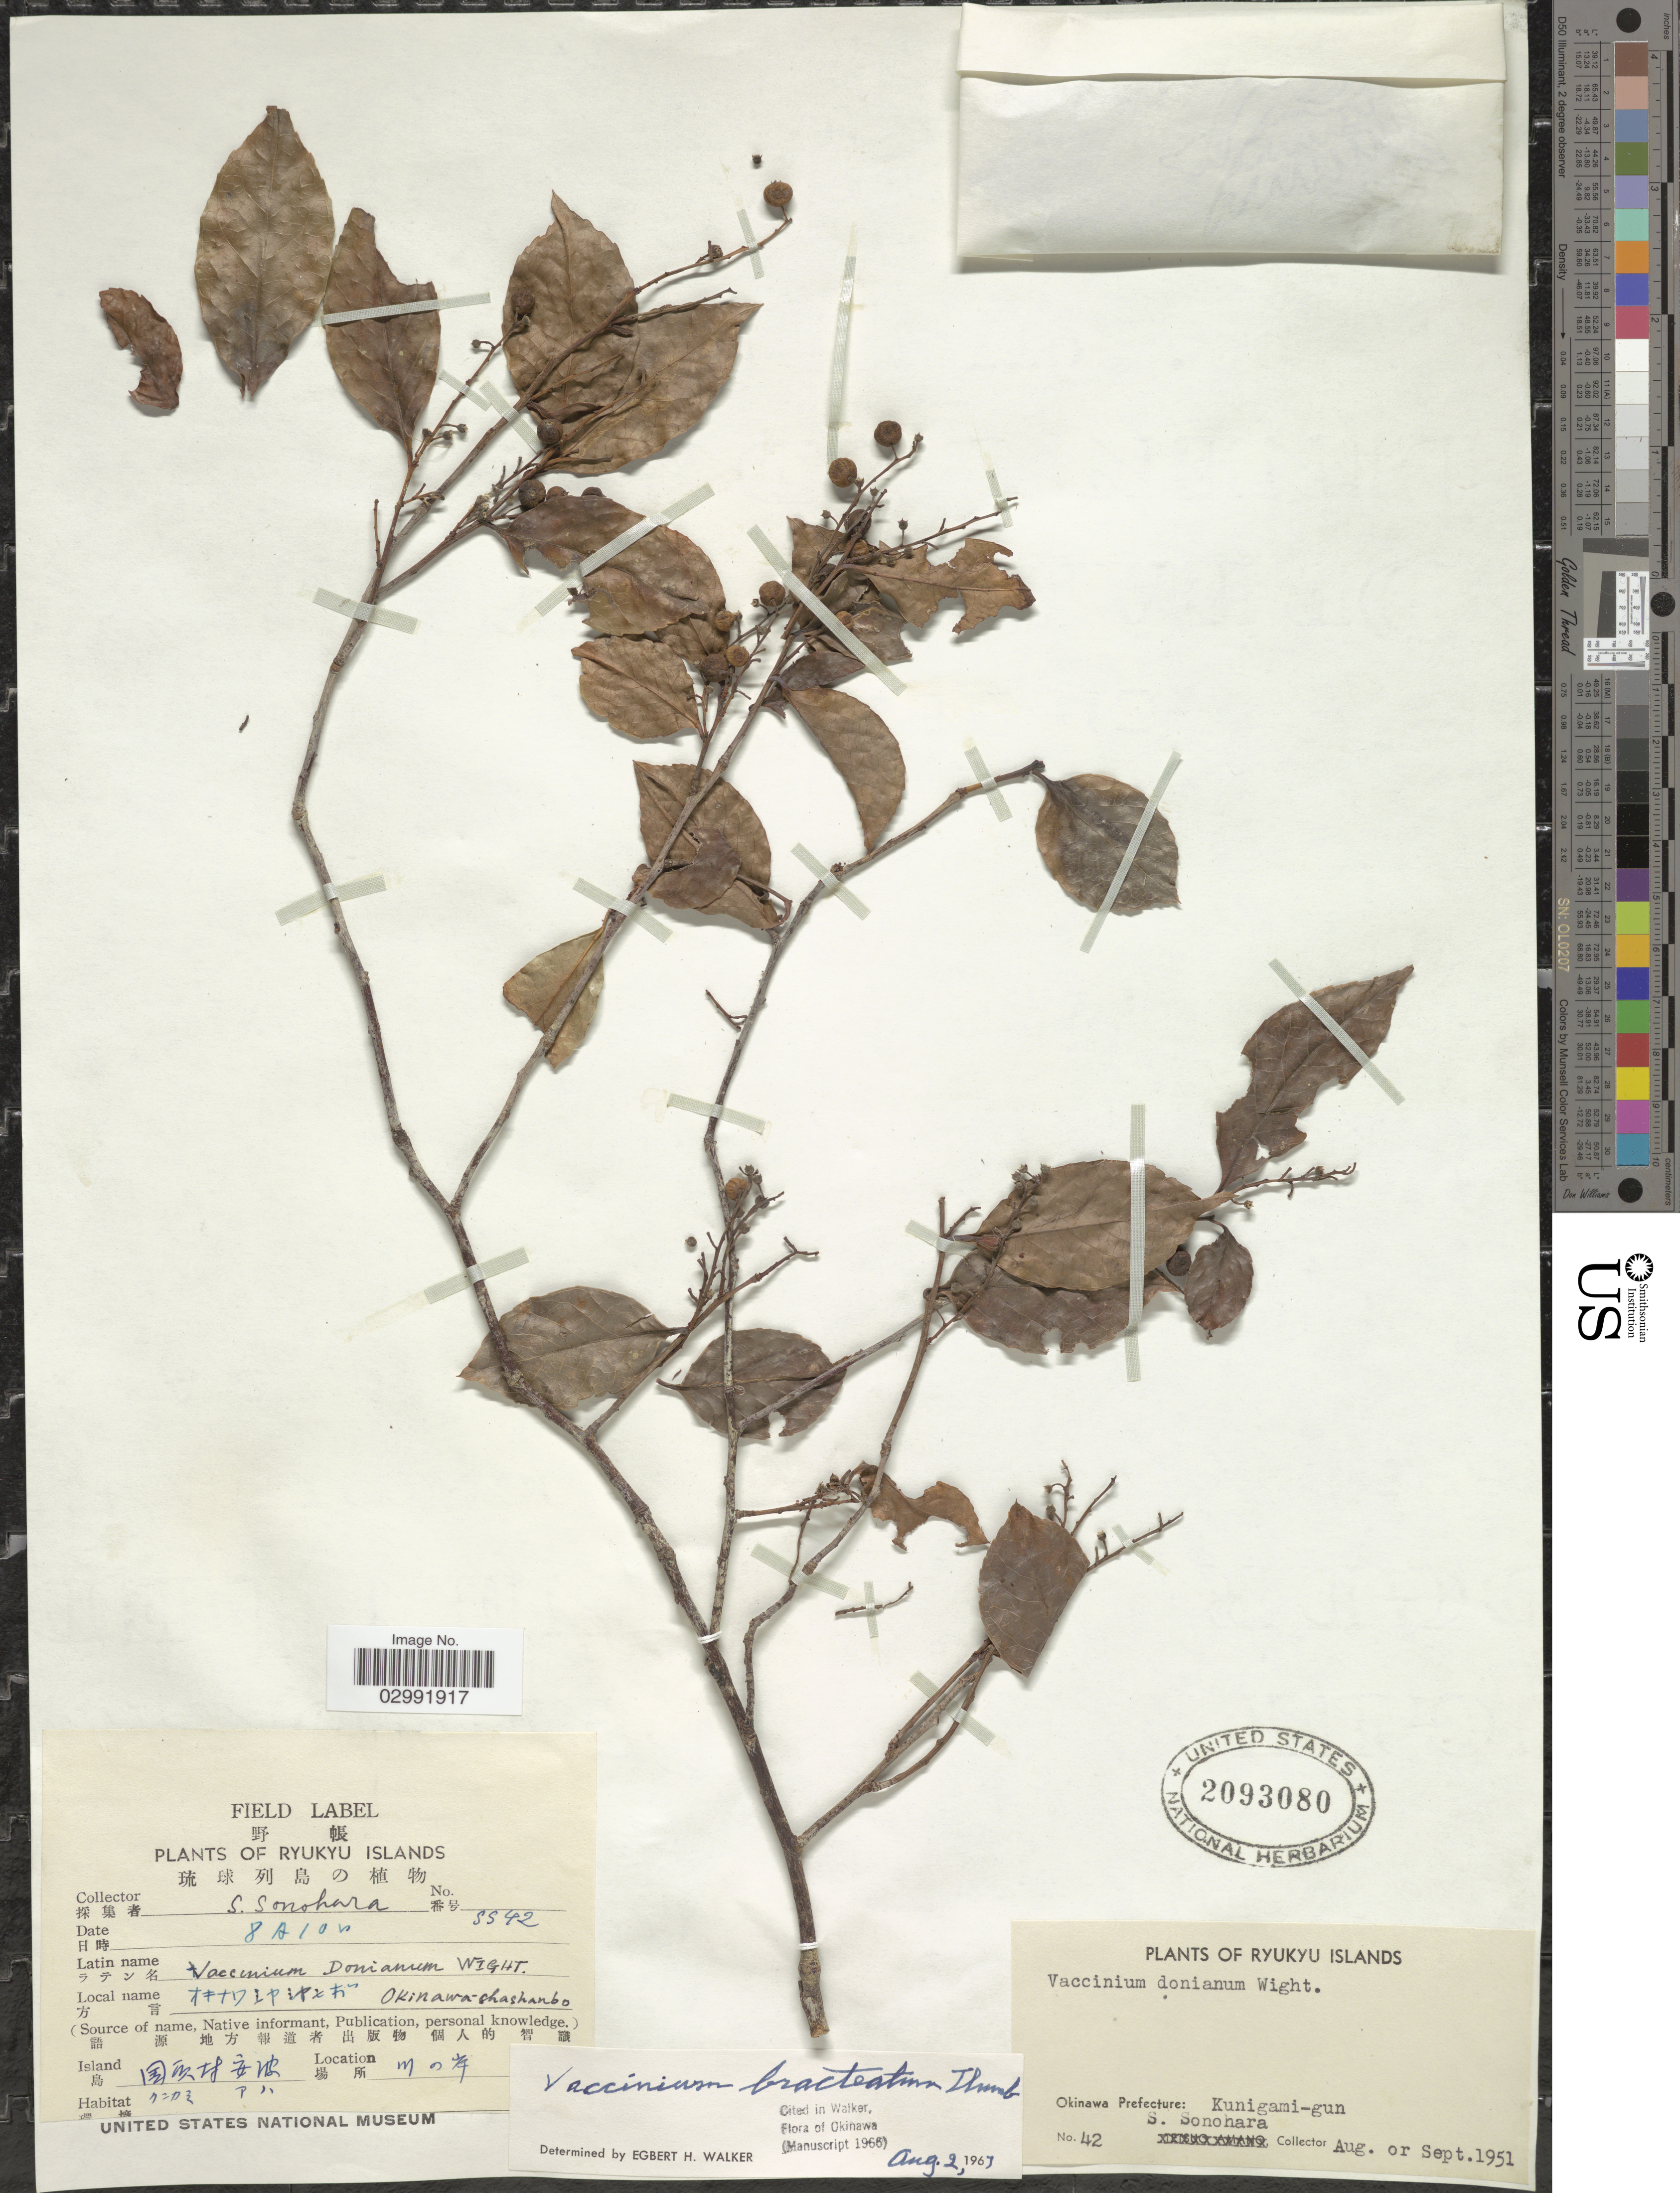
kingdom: Plantae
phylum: Tracheophyta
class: Magnoliopsida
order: Ericales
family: Ericaceae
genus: Vaccinium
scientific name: Vaccinium bracteatum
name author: Thunb.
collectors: S. Sonohara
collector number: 42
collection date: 1951-08/1951-09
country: Japan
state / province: Okinawa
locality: Ryukyu Islands. Okinawa Prefecture: Kunigami-gun.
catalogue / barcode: US 2093080